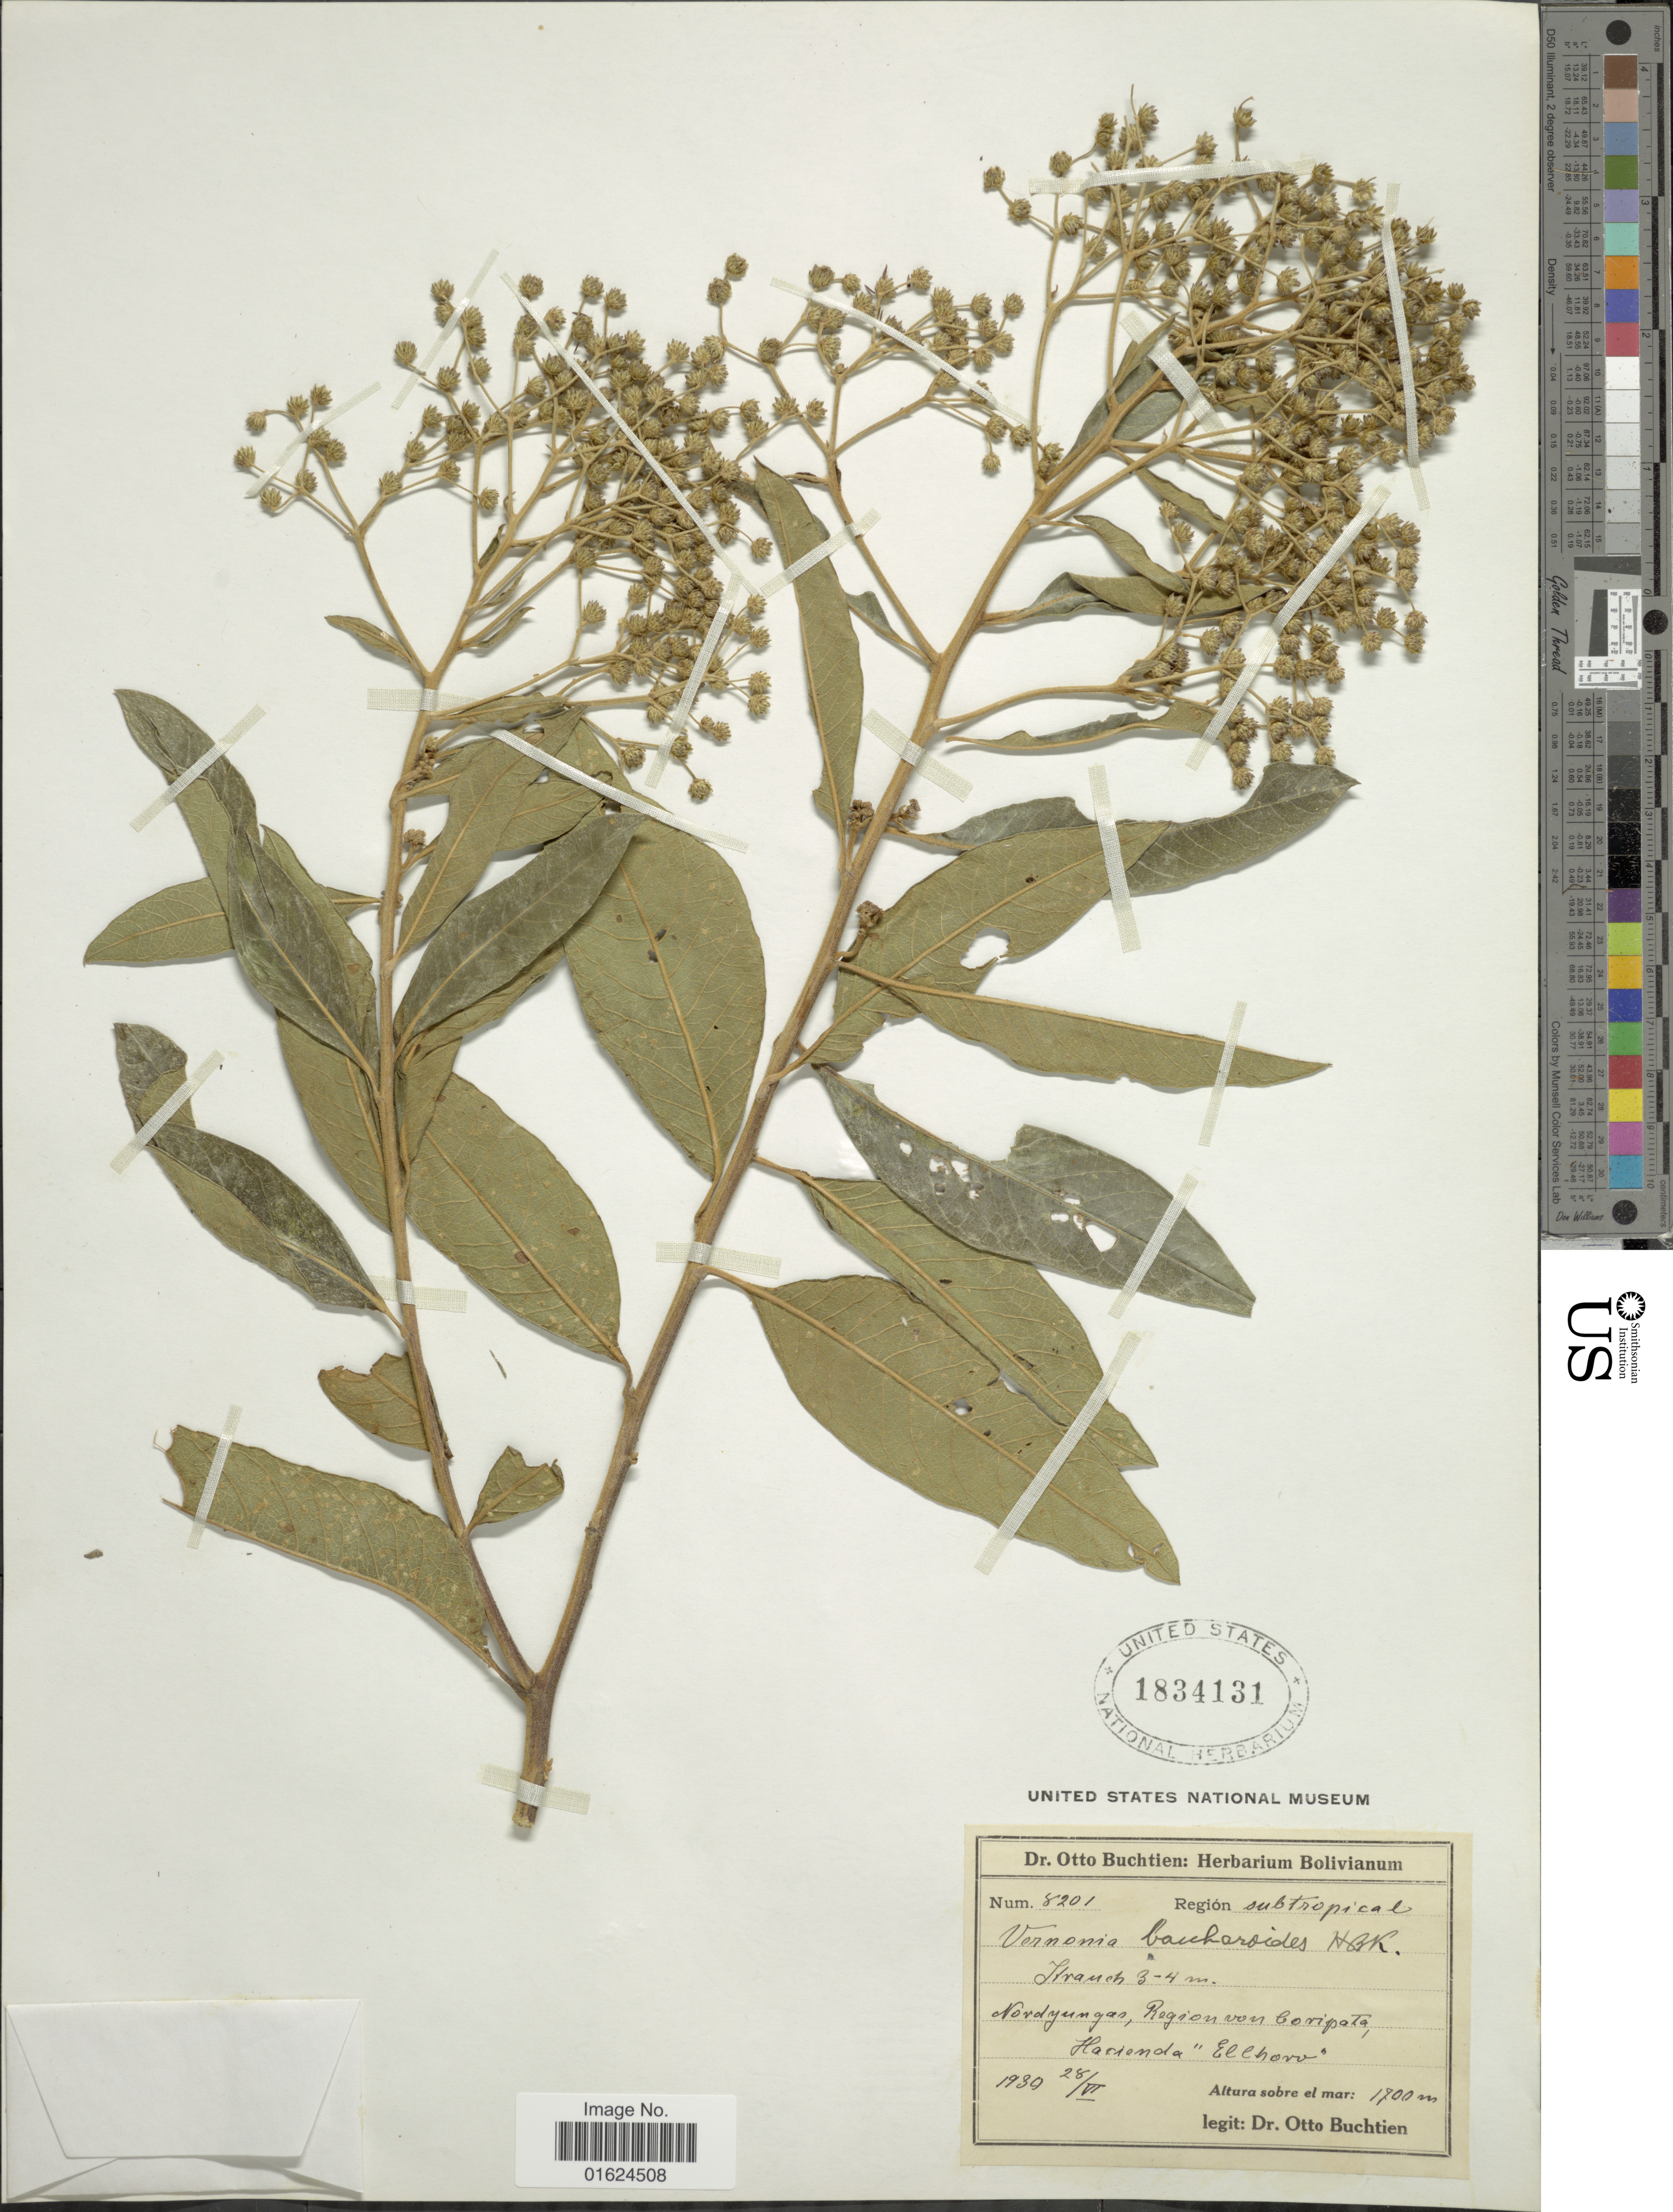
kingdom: Plantae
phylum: Tracheophyta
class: Magnoliopsida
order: Asterales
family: Asteraceae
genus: Vernonanthura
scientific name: Vernonanthura patens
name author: (Kunth) H. Rob.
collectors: O. Buchtien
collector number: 8201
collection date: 1939-06-28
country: Bolivia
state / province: La Paz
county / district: Nor Yungas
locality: Region Coripata, Hacienda 'Ellhoro'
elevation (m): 1700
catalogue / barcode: US 1834131